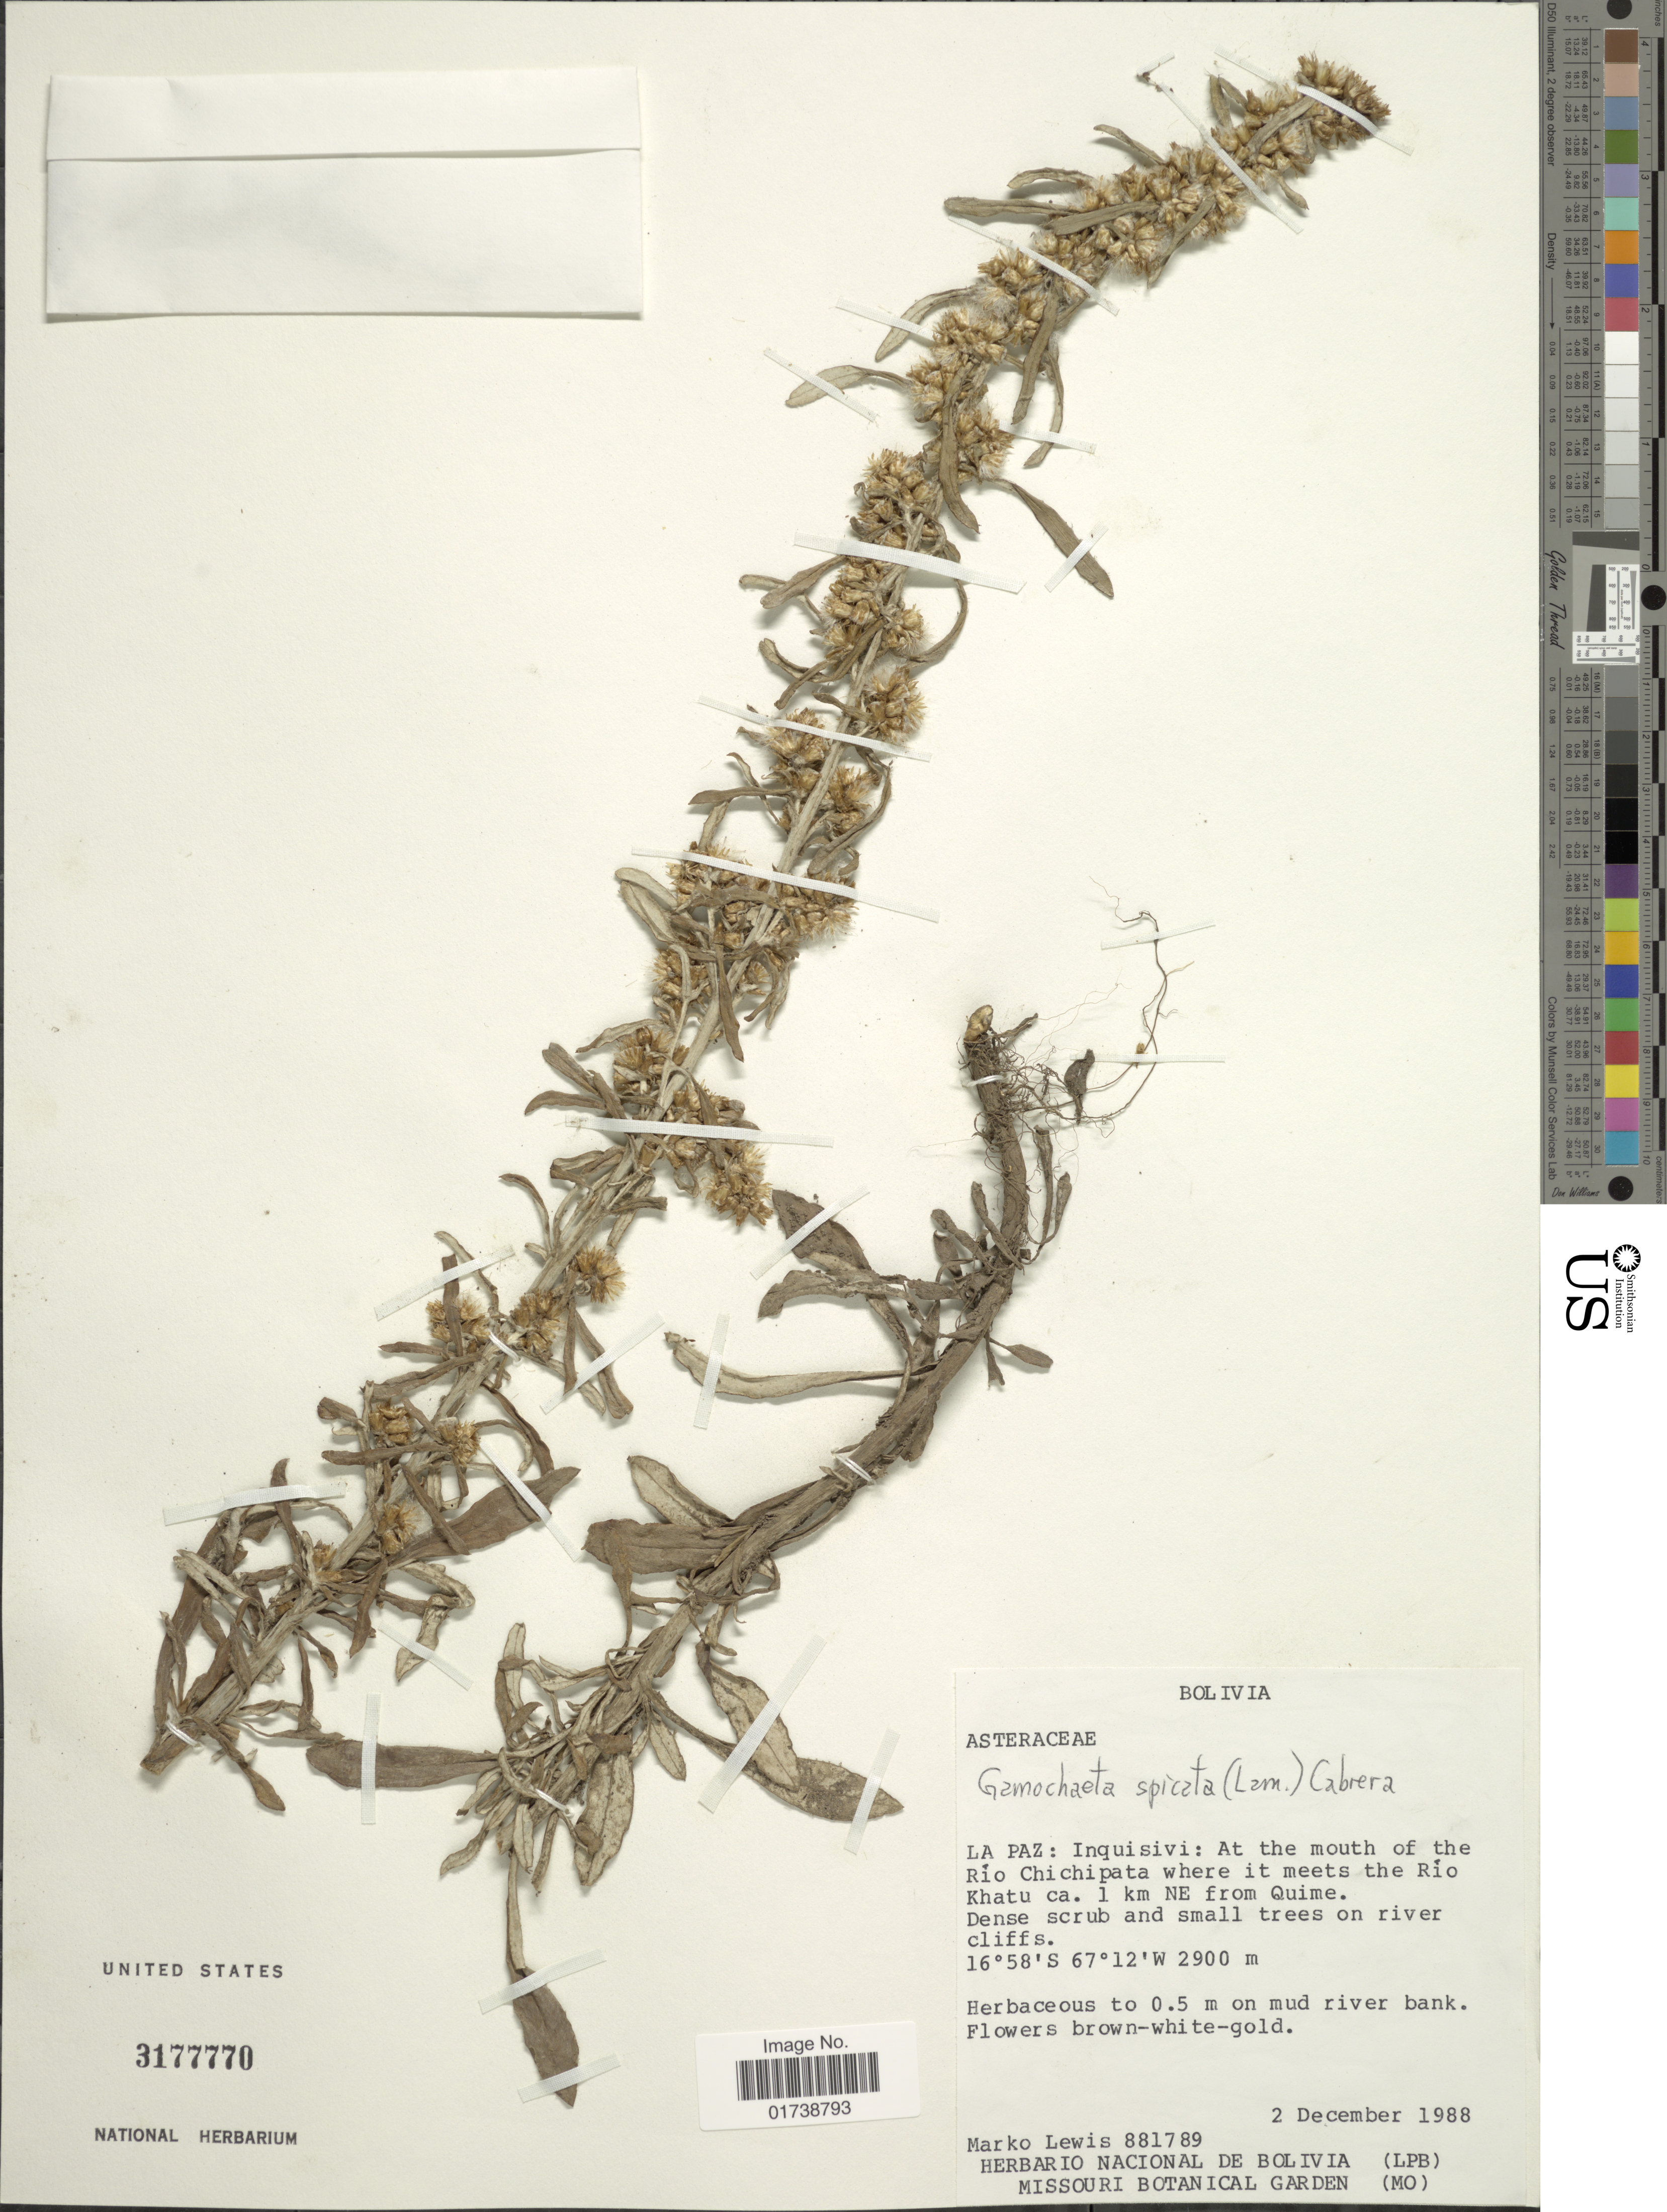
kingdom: Plantae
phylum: Tracheophyta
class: Magnoliopsida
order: Asterales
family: Asteraceae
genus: Gamochaeta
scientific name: Gamochaeta spicata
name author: (Lam.) Cabrera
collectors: M. A. Lewis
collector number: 881789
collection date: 1988-12-02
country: Bolivia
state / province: La Paz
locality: Inquisivi, at the mouth of the Rio Chichipata where it meets the Rio Khatu ca. 1 km NE from Quime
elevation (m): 2900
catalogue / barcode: US 317770